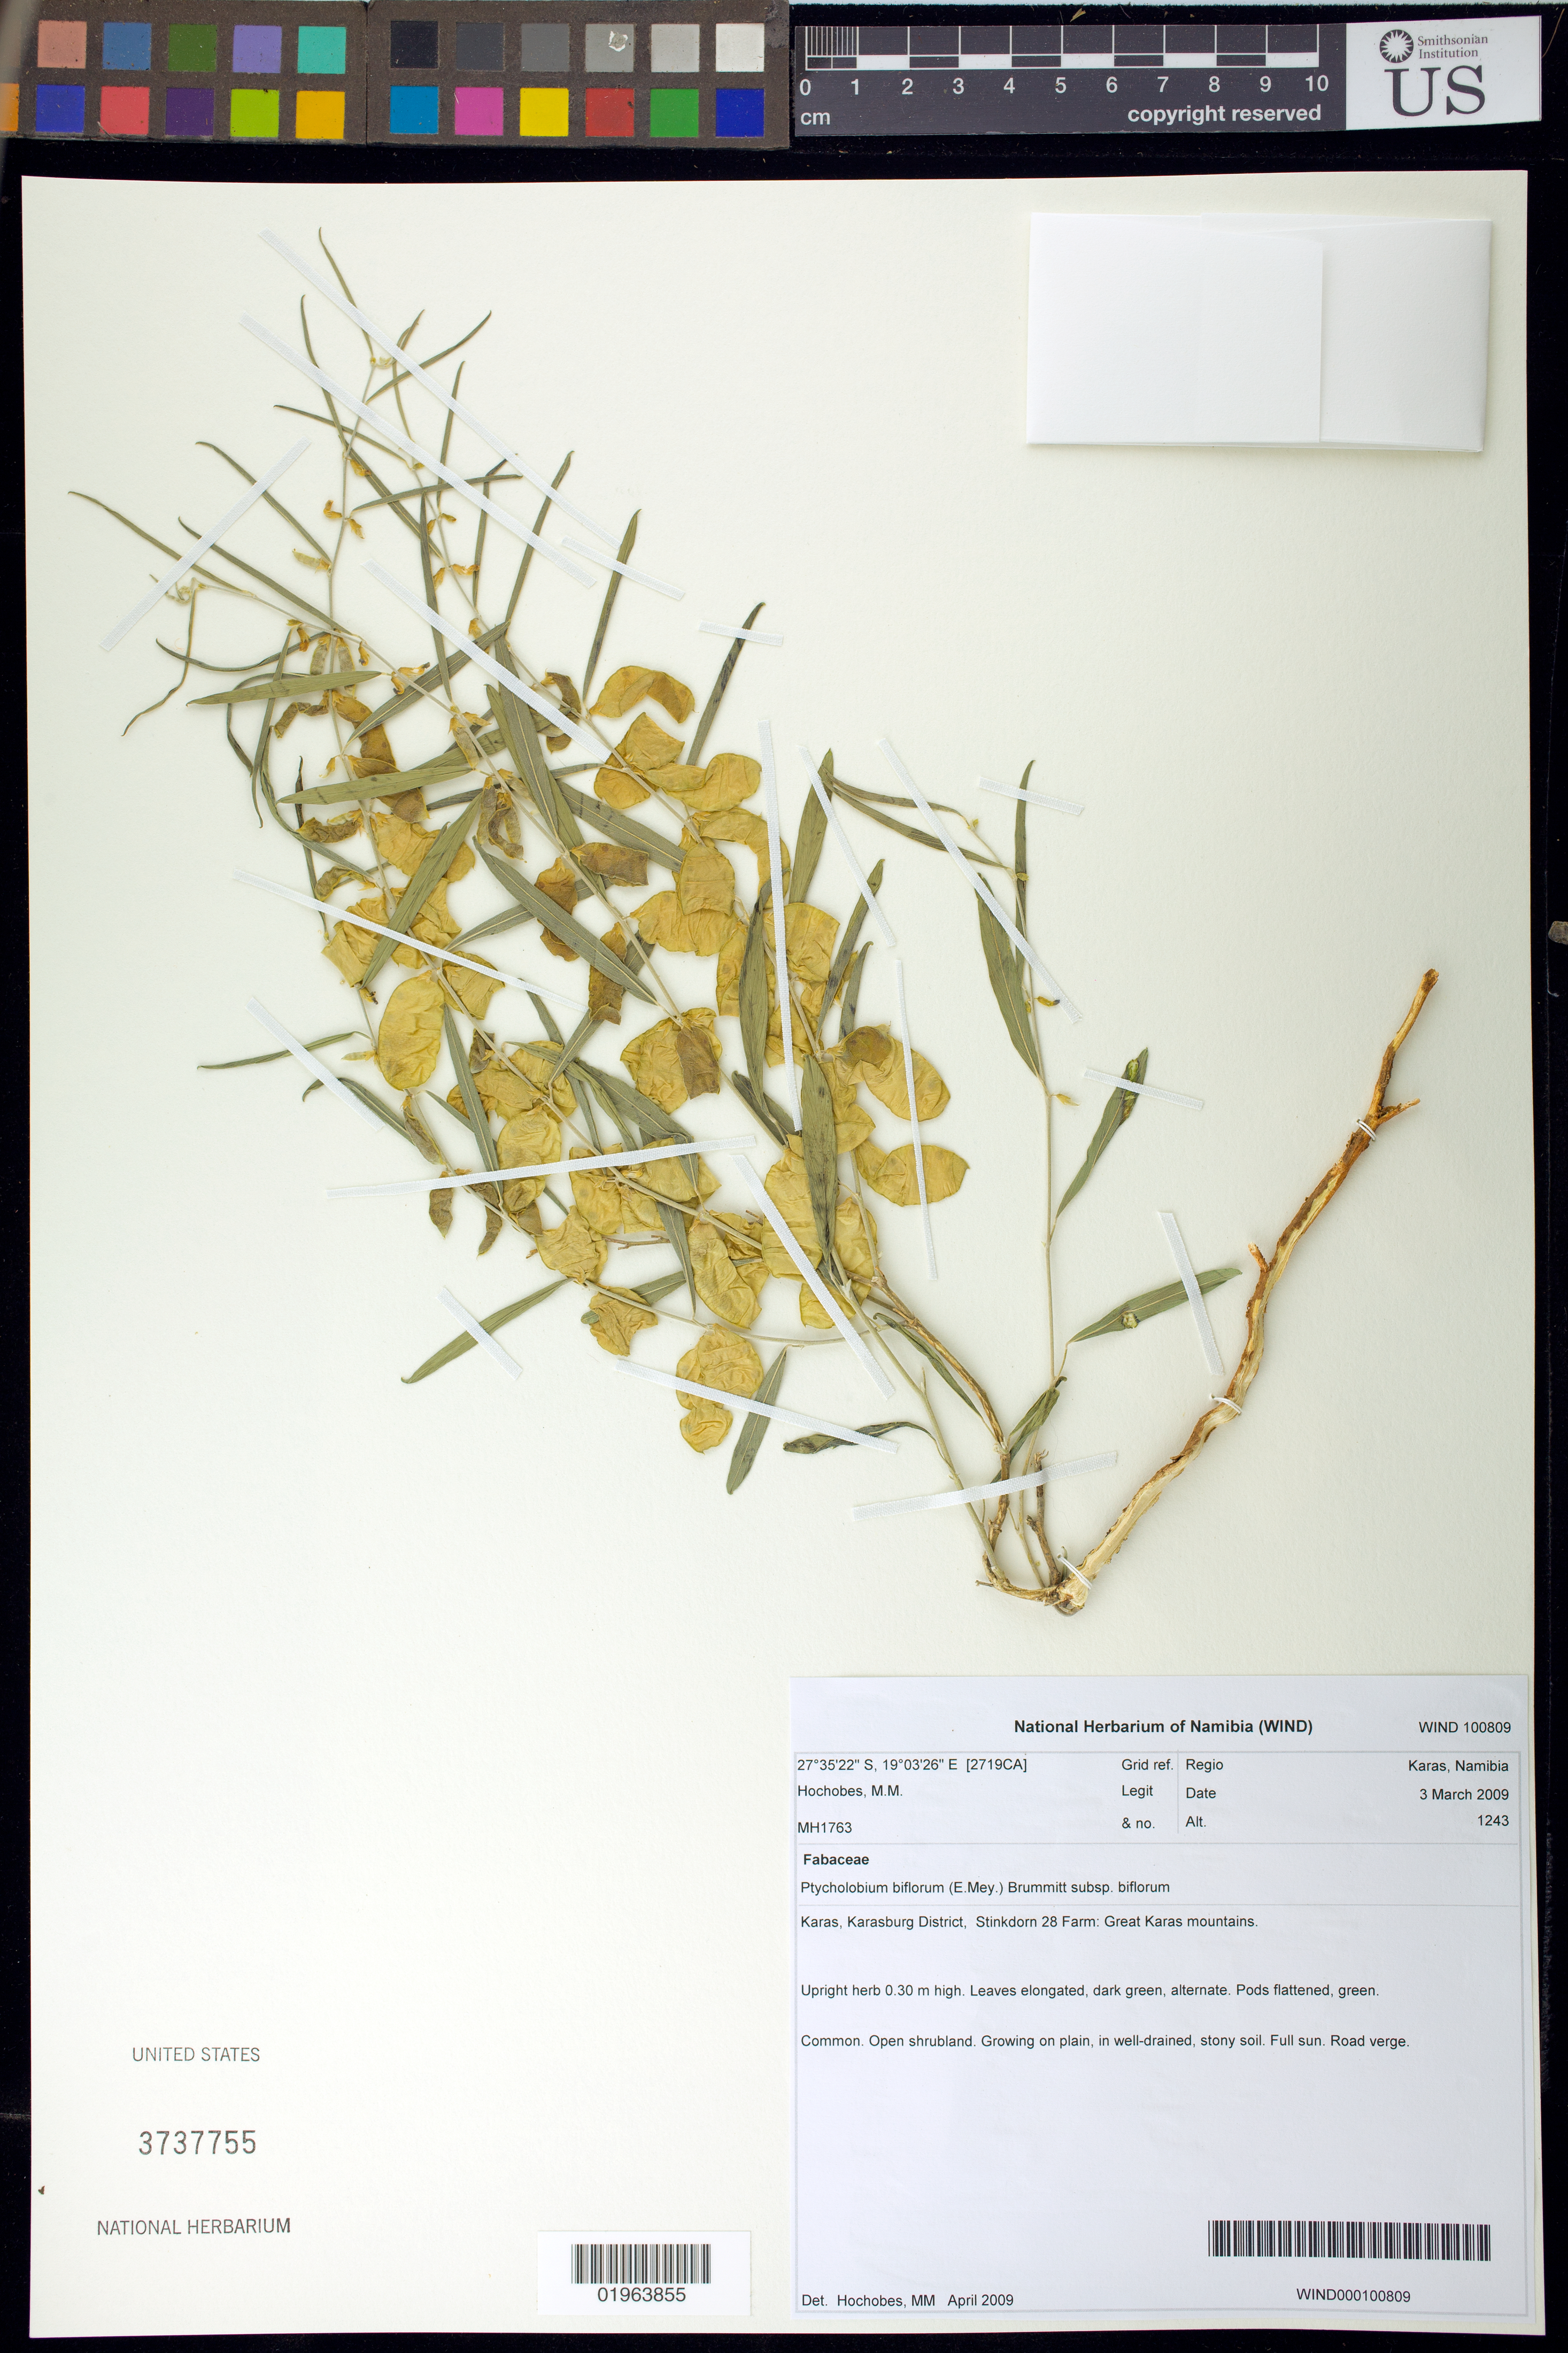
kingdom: Plantae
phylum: Tracheophyta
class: Magnoliopsida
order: Fabales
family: Fabaceae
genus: Ptycholobium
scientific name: Ptycholobium biflorum subsp. angolense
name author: (Baker) Brummitt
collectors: M. Hochobes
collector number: MH 1763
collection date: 2009-03-03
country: Namibia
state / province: Karas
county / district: Karasburg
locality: Stinkdorn 28 Farm, Great Karas Mts.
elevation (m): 1243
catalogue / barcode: US 3737755